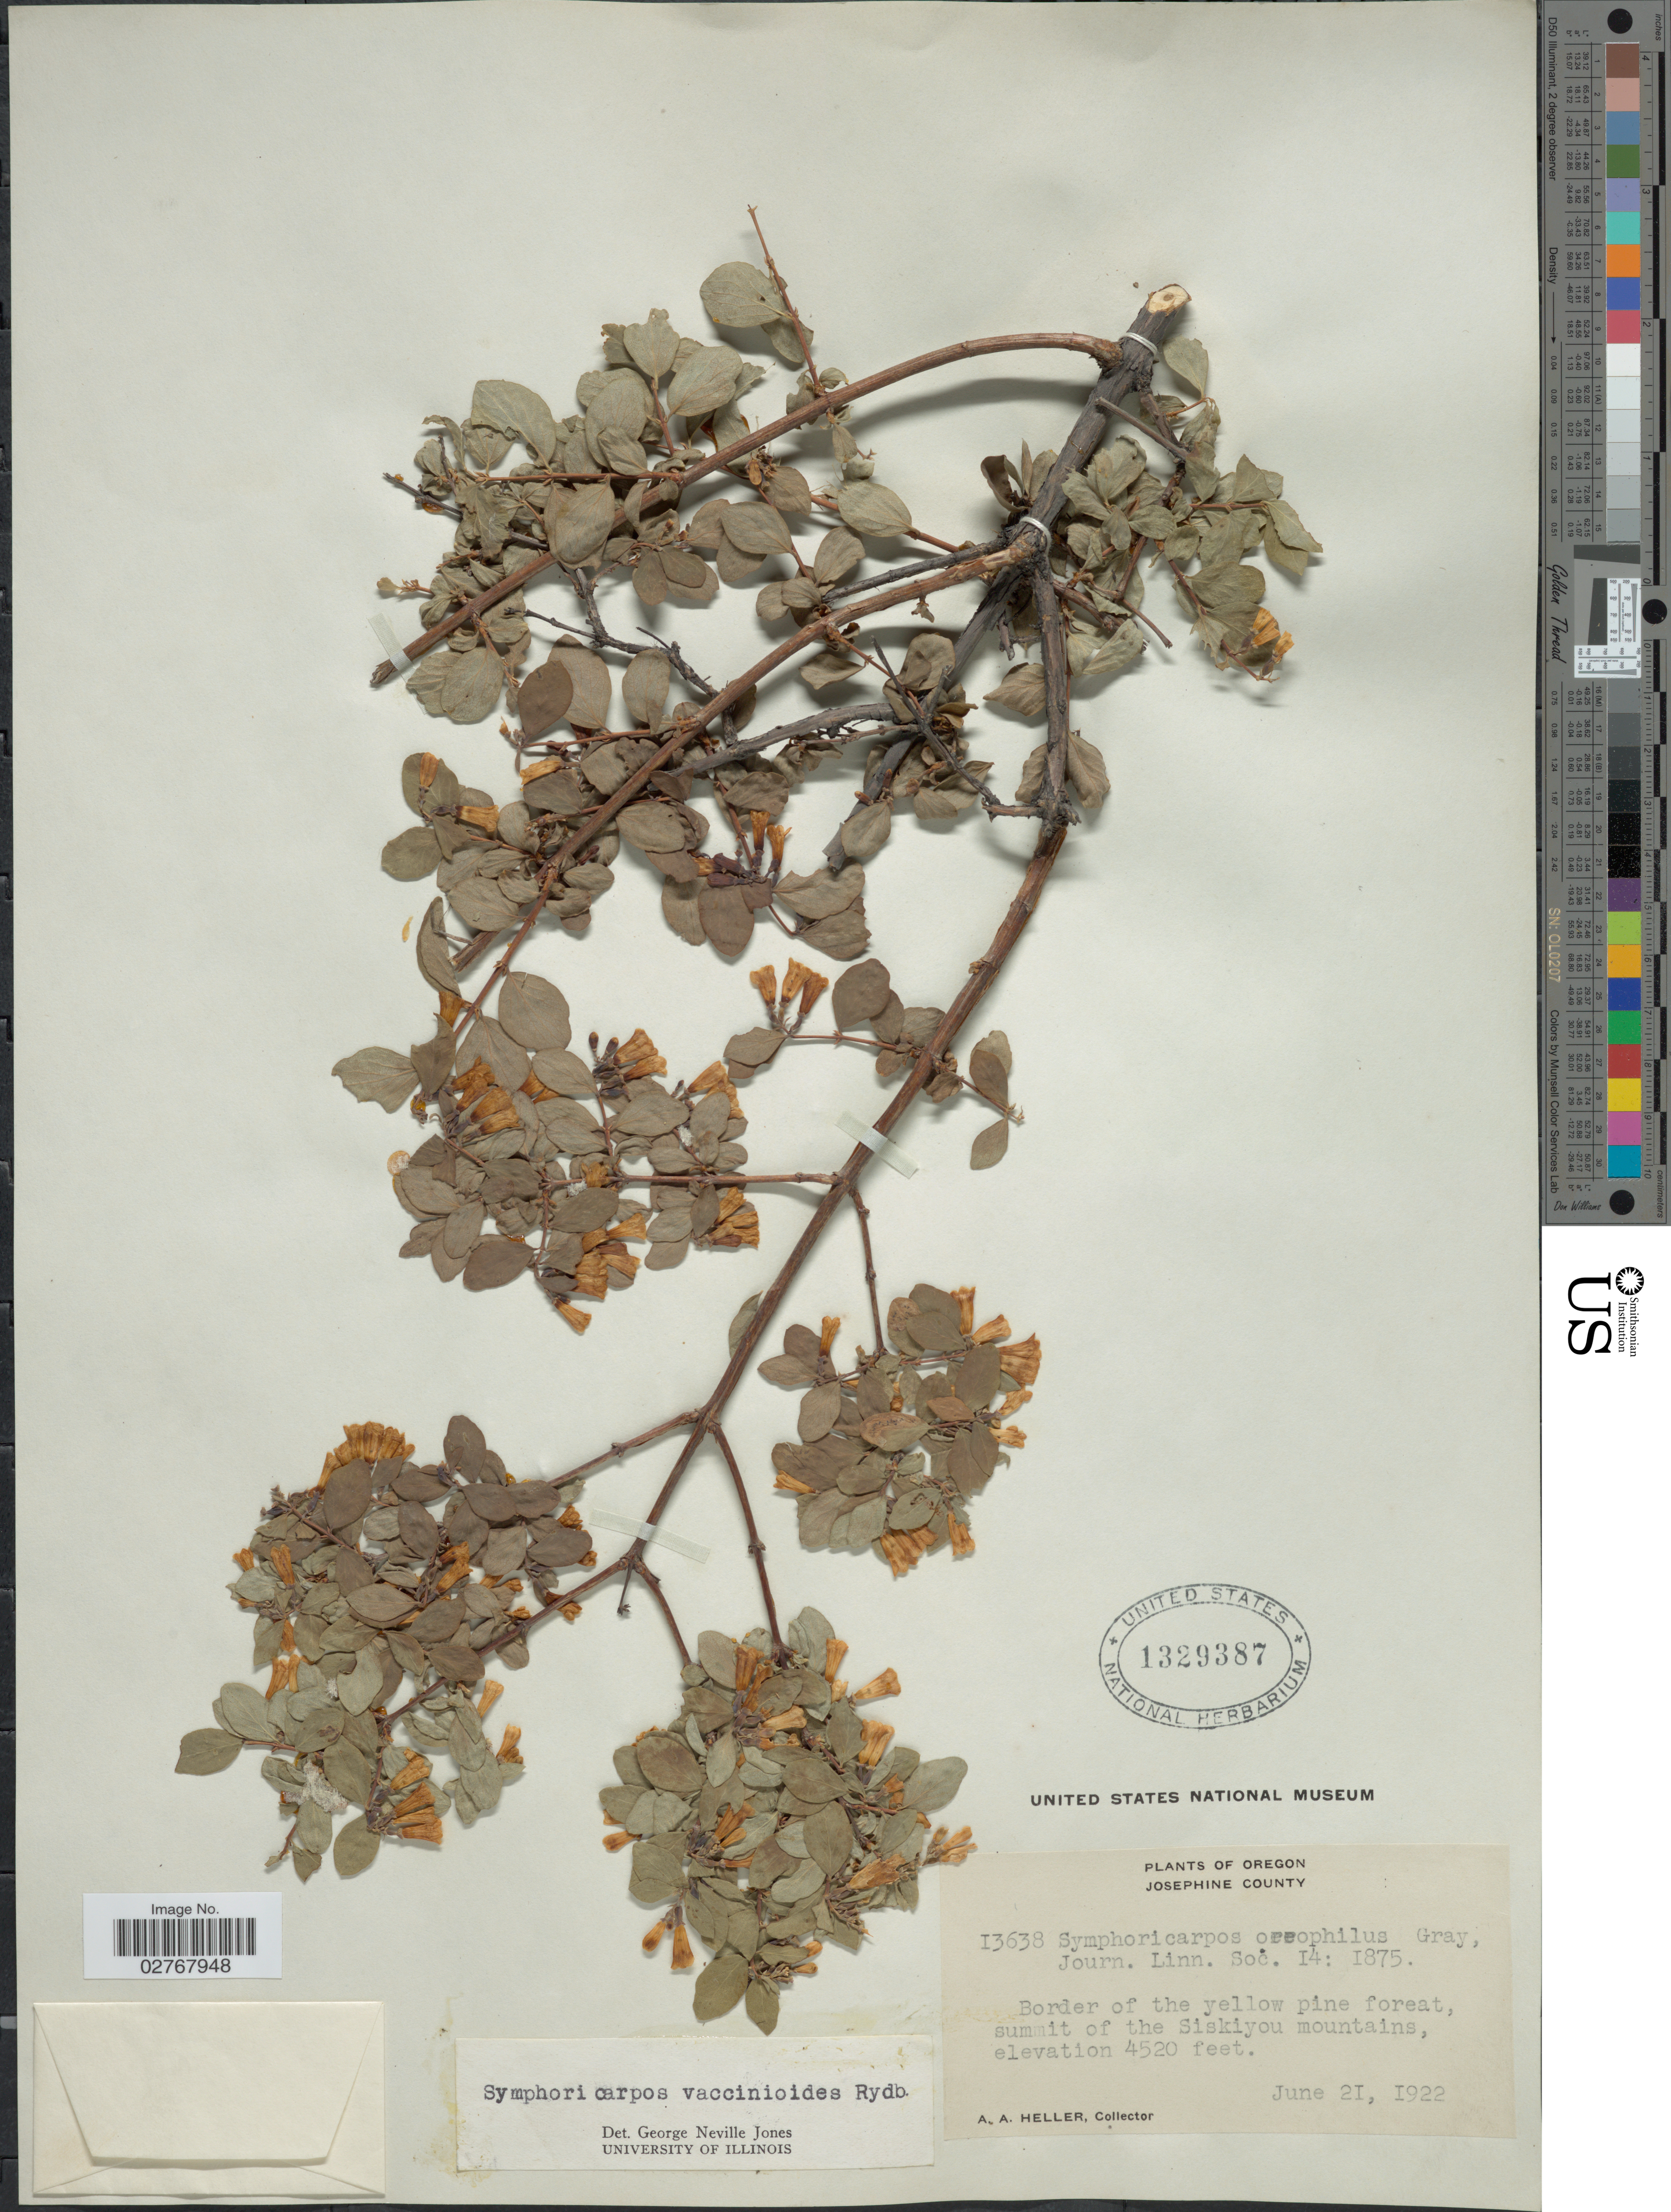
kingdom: Plantae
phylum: Tracheophyta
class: Magnoliopsida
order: Dipsacales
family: Caprifoliaceae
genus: Symphoricarpos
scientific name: Symphoricarpos vaccinioides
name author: Rydb.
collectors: A. A. Heller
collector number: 13638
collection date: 1922-06-21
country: United States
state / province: Oregon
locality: Josephine County, summit of the Siskiyou Mountains.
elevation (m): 1378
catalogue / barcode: US 1329387